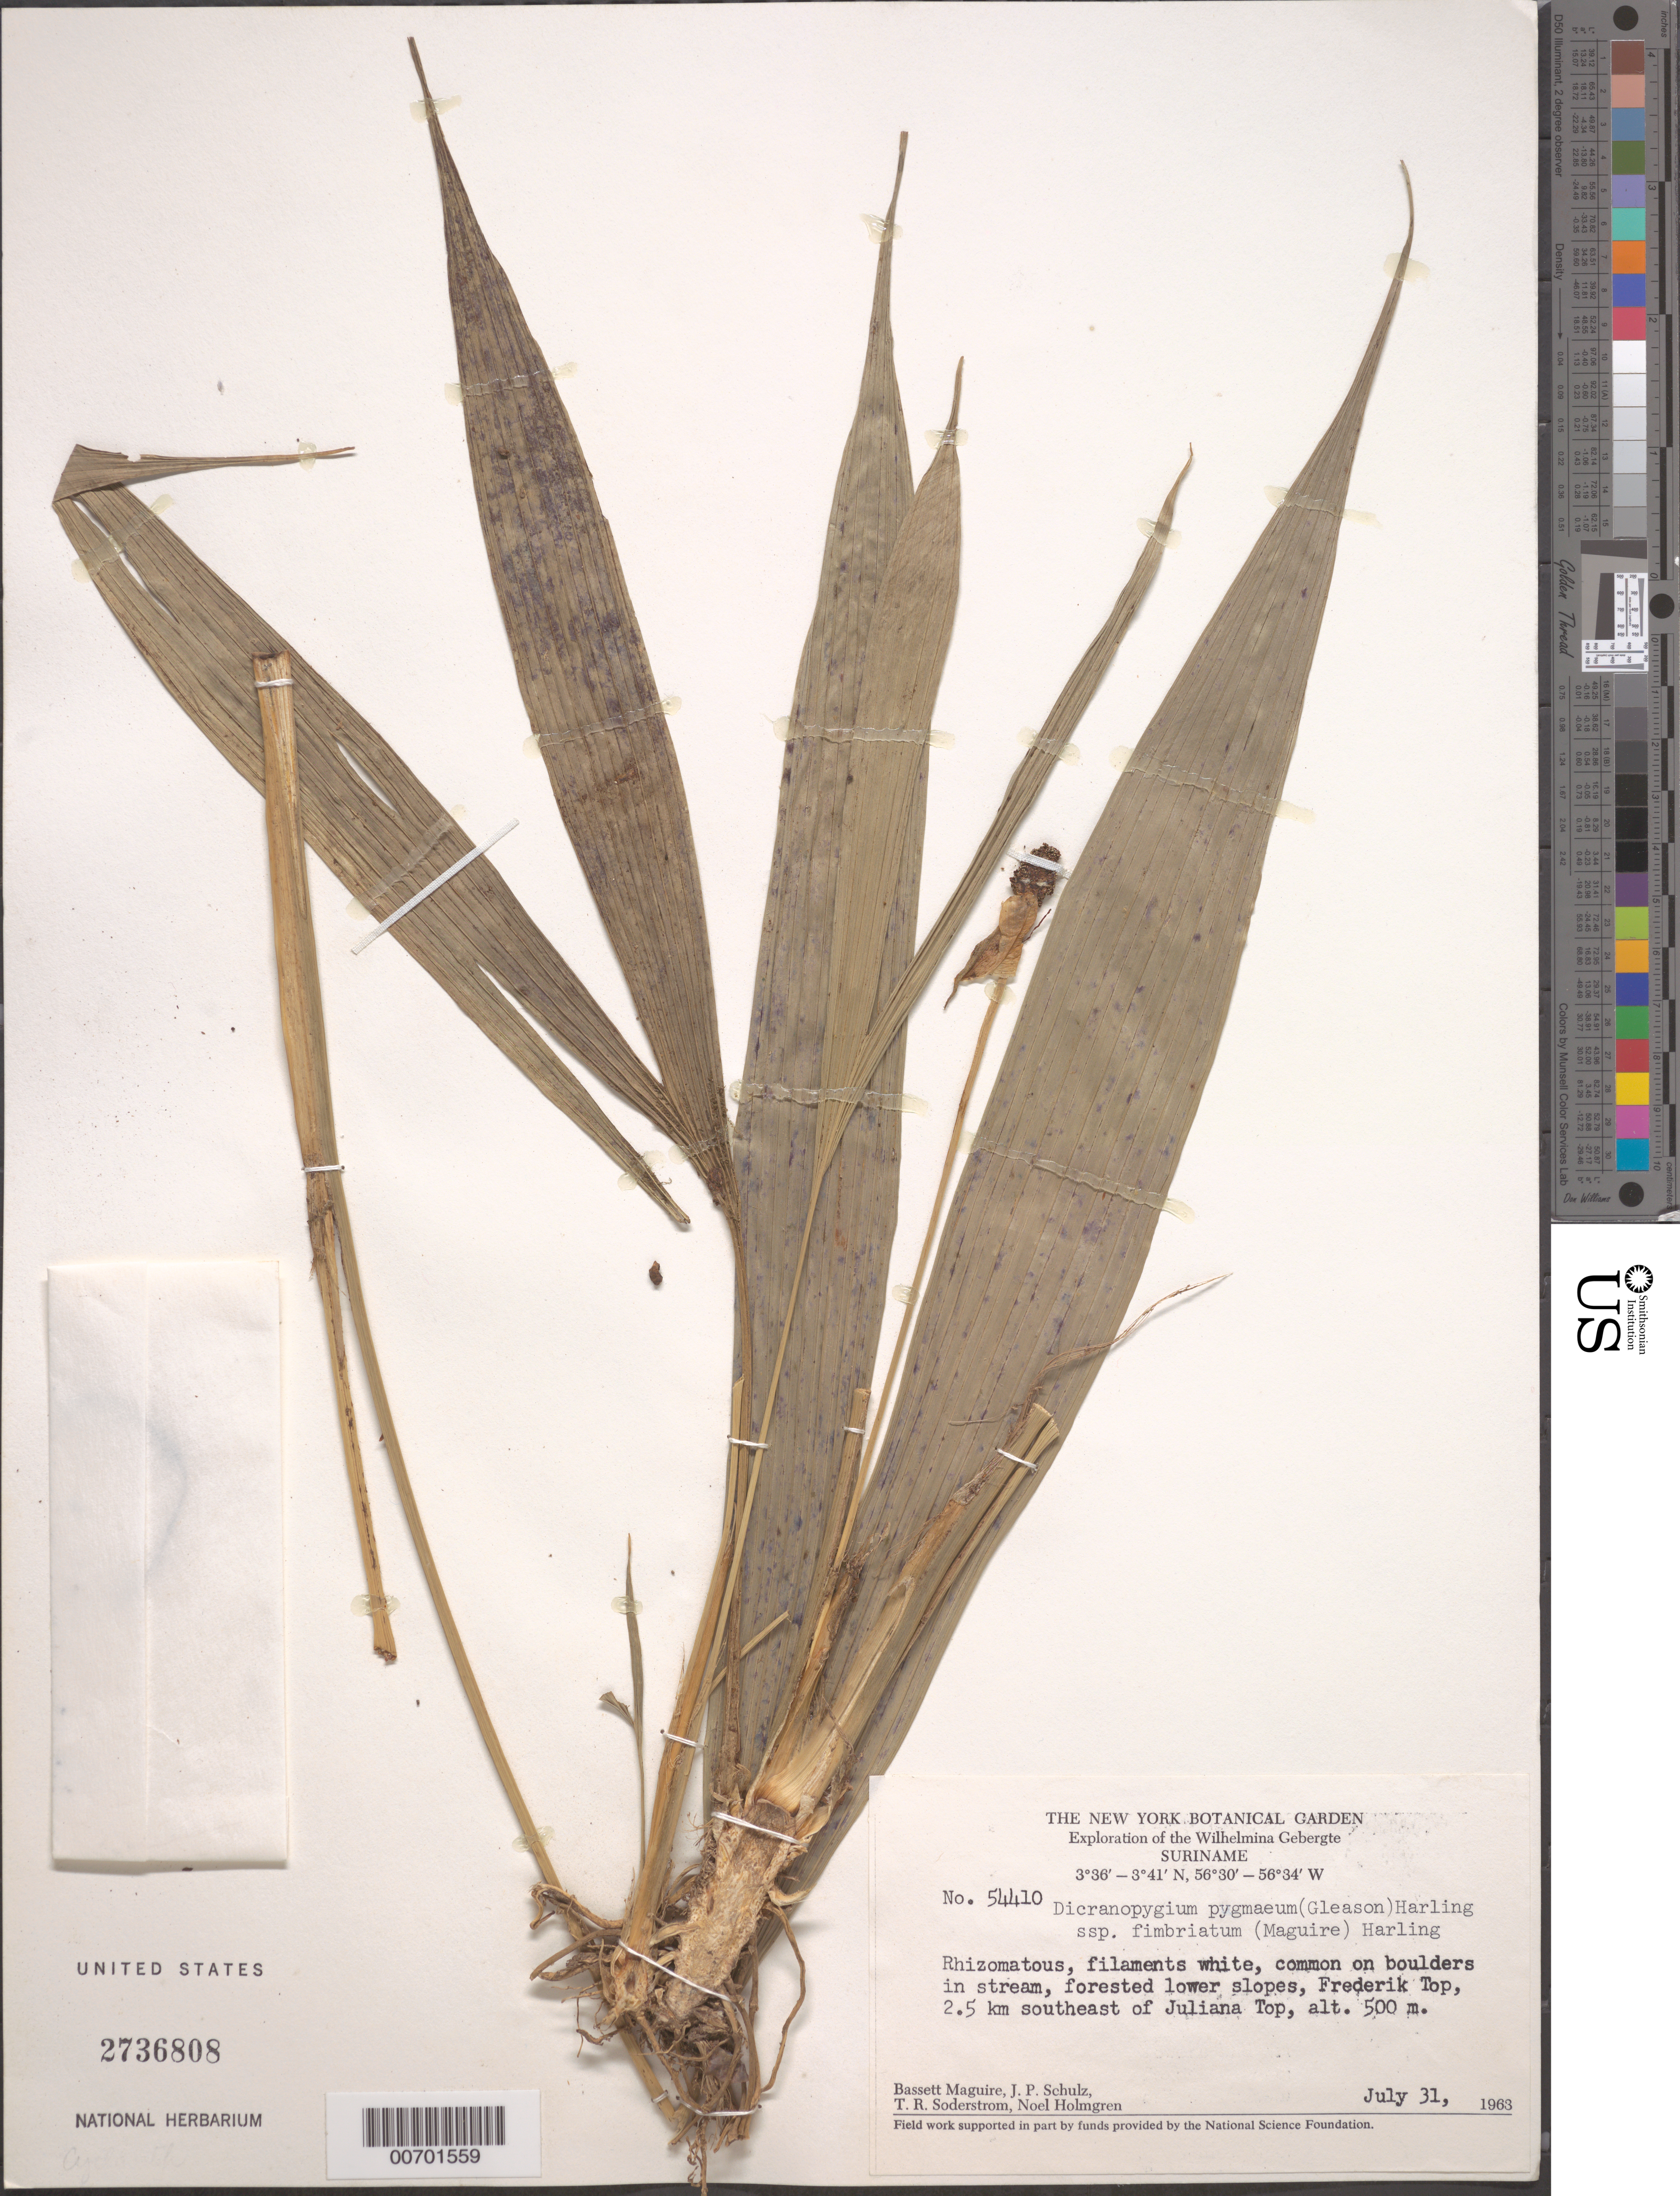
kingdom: Plantae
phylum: Tracheophyta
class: Liliopsida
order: Pandanales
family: Cyclanthaceae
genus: Dicranopygium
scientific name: Dicranopygium pygmaeum subsp. fimbriatum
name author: (Maguire) Harling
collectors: B. Maguire, J. P. Schulz, T. R. Soderstrom & N. H. Holmgren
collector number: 54410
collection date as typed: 31-Jul-63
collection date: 1963-07-31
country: Suriname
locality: Frederik Top, 2.5 km SE of Juliana Top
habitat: Boulders in stream; forested lower slopes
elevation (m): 500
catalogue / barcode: US 2736808